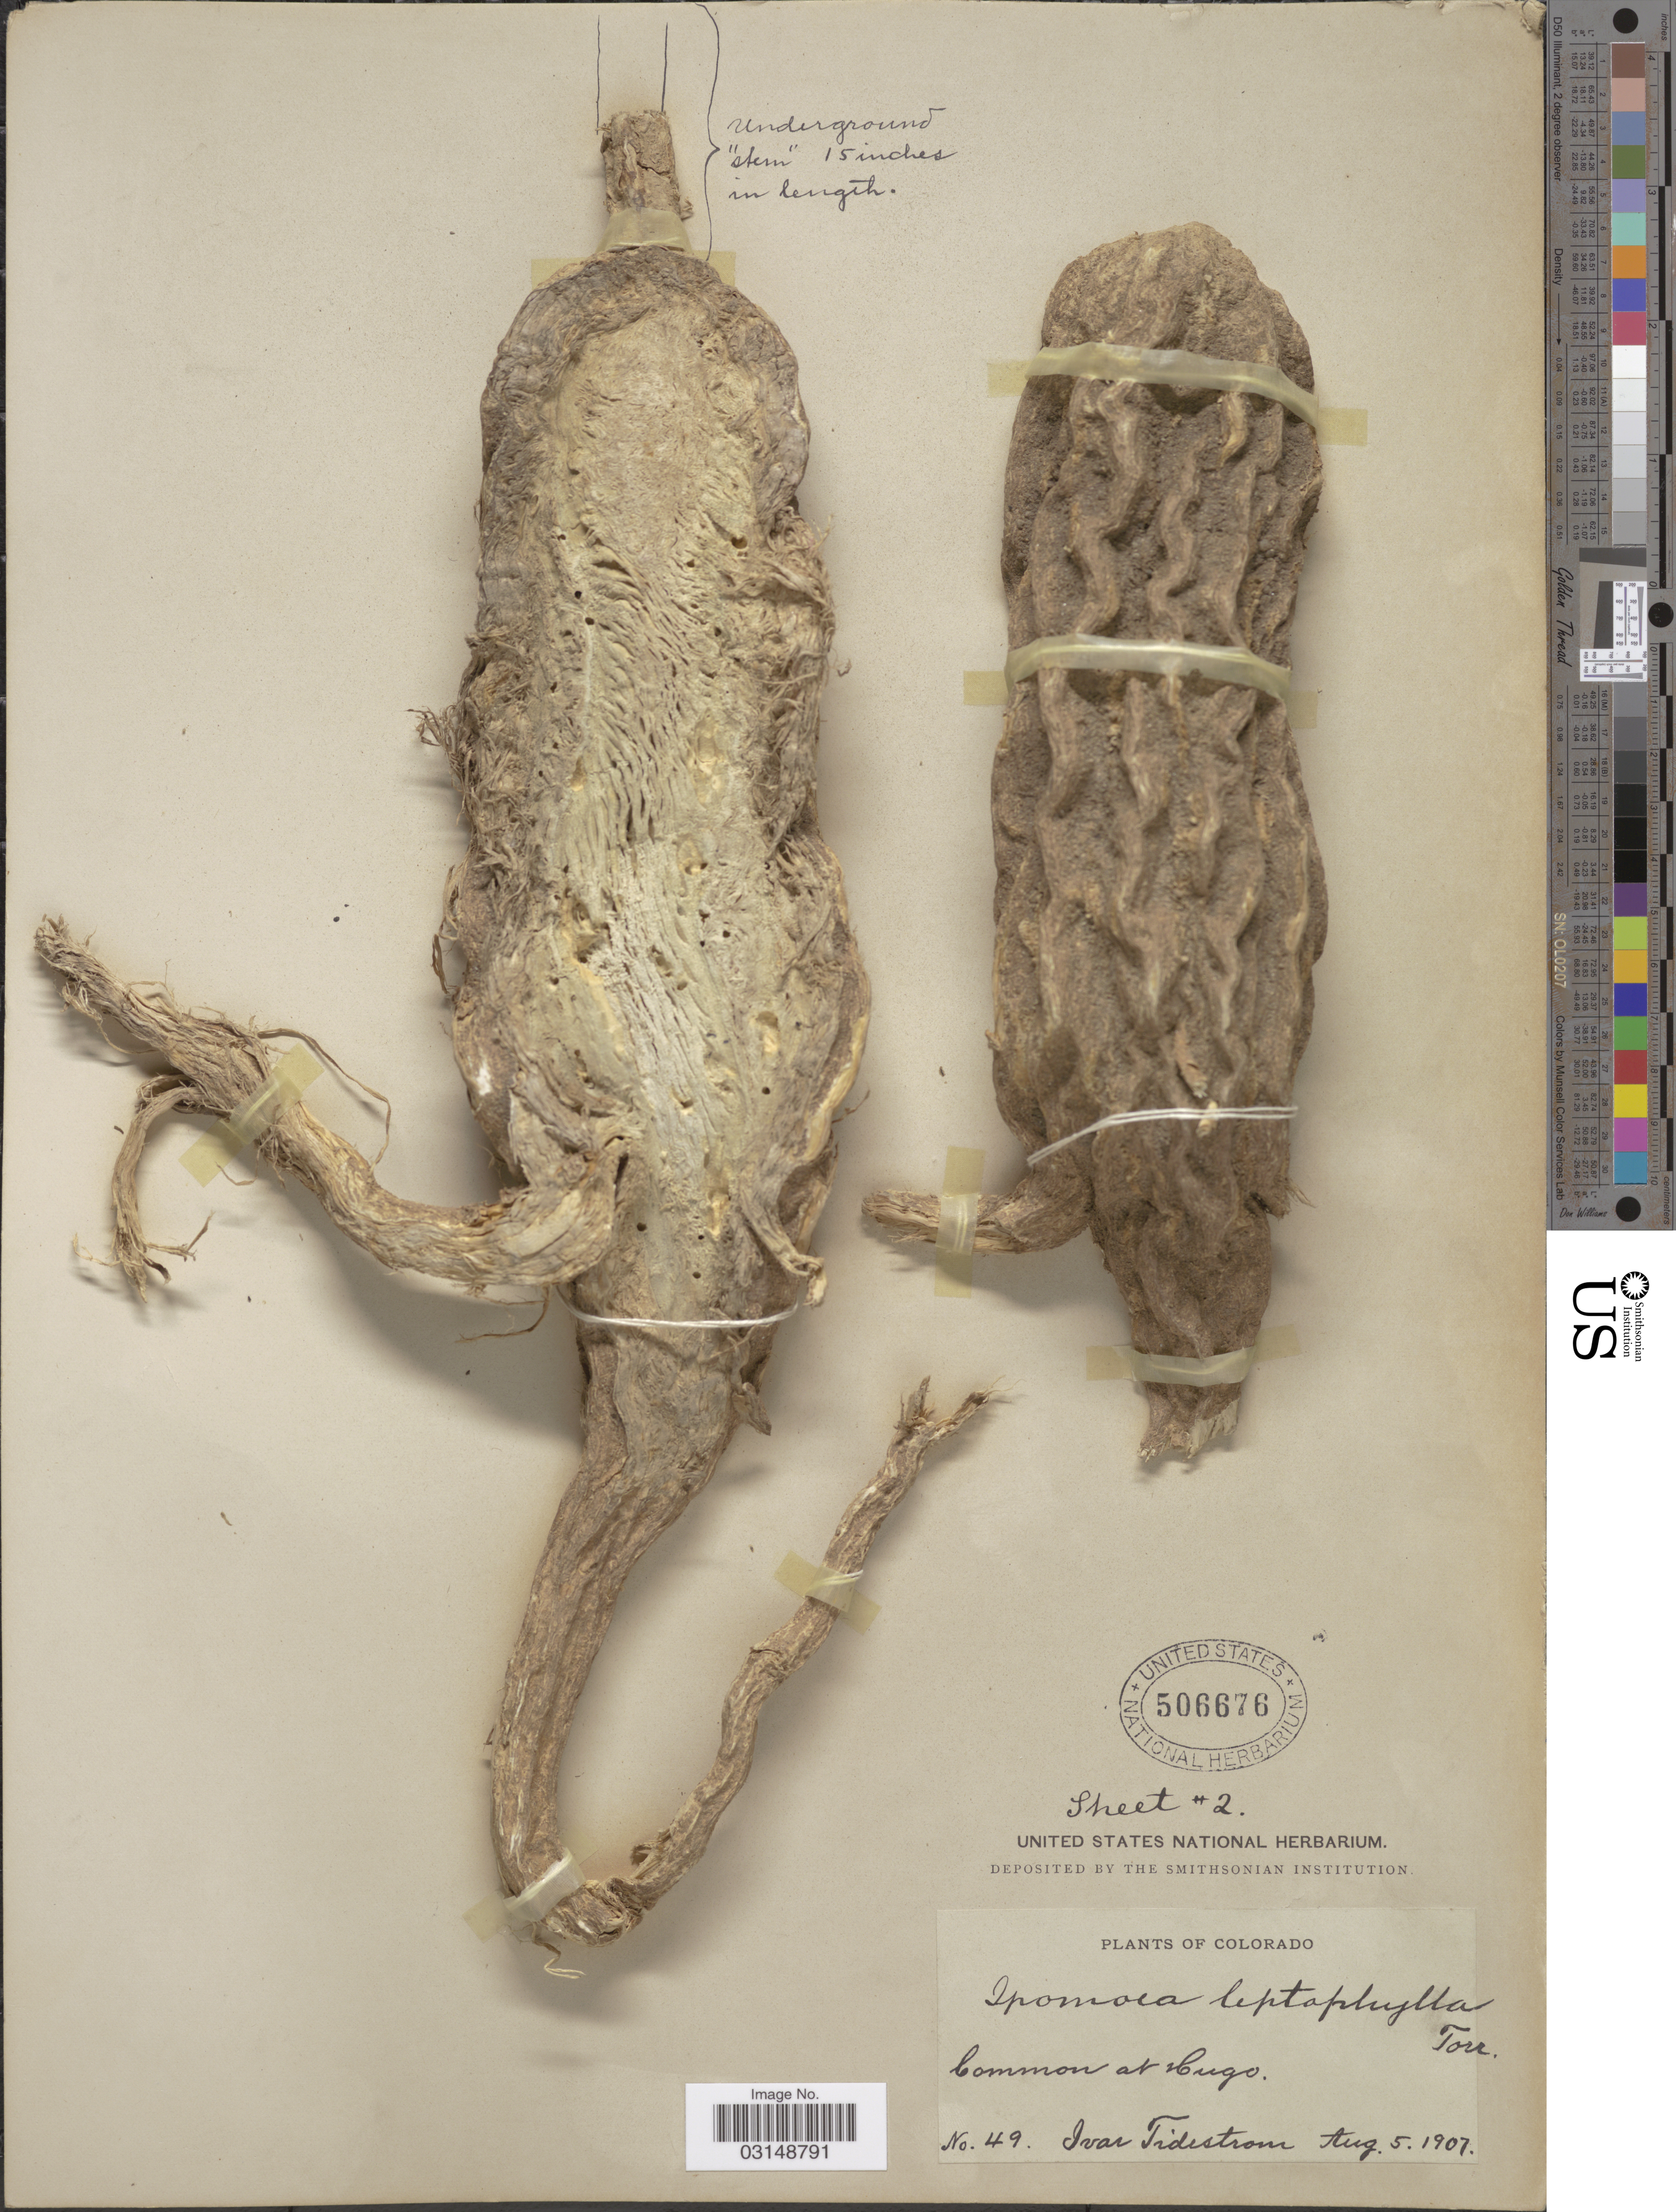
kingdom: Plantae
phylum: Tracheophyta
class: Magnoliopsida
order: Solanales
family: Convolvulaceae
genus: Ipomoea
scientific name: Ipomoea leptophylla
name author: Torr.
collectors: I. F. Tidestrom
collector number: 49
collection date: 1907-08-05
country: United States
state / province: Colorado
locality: Hugo.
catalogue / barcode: US 506676